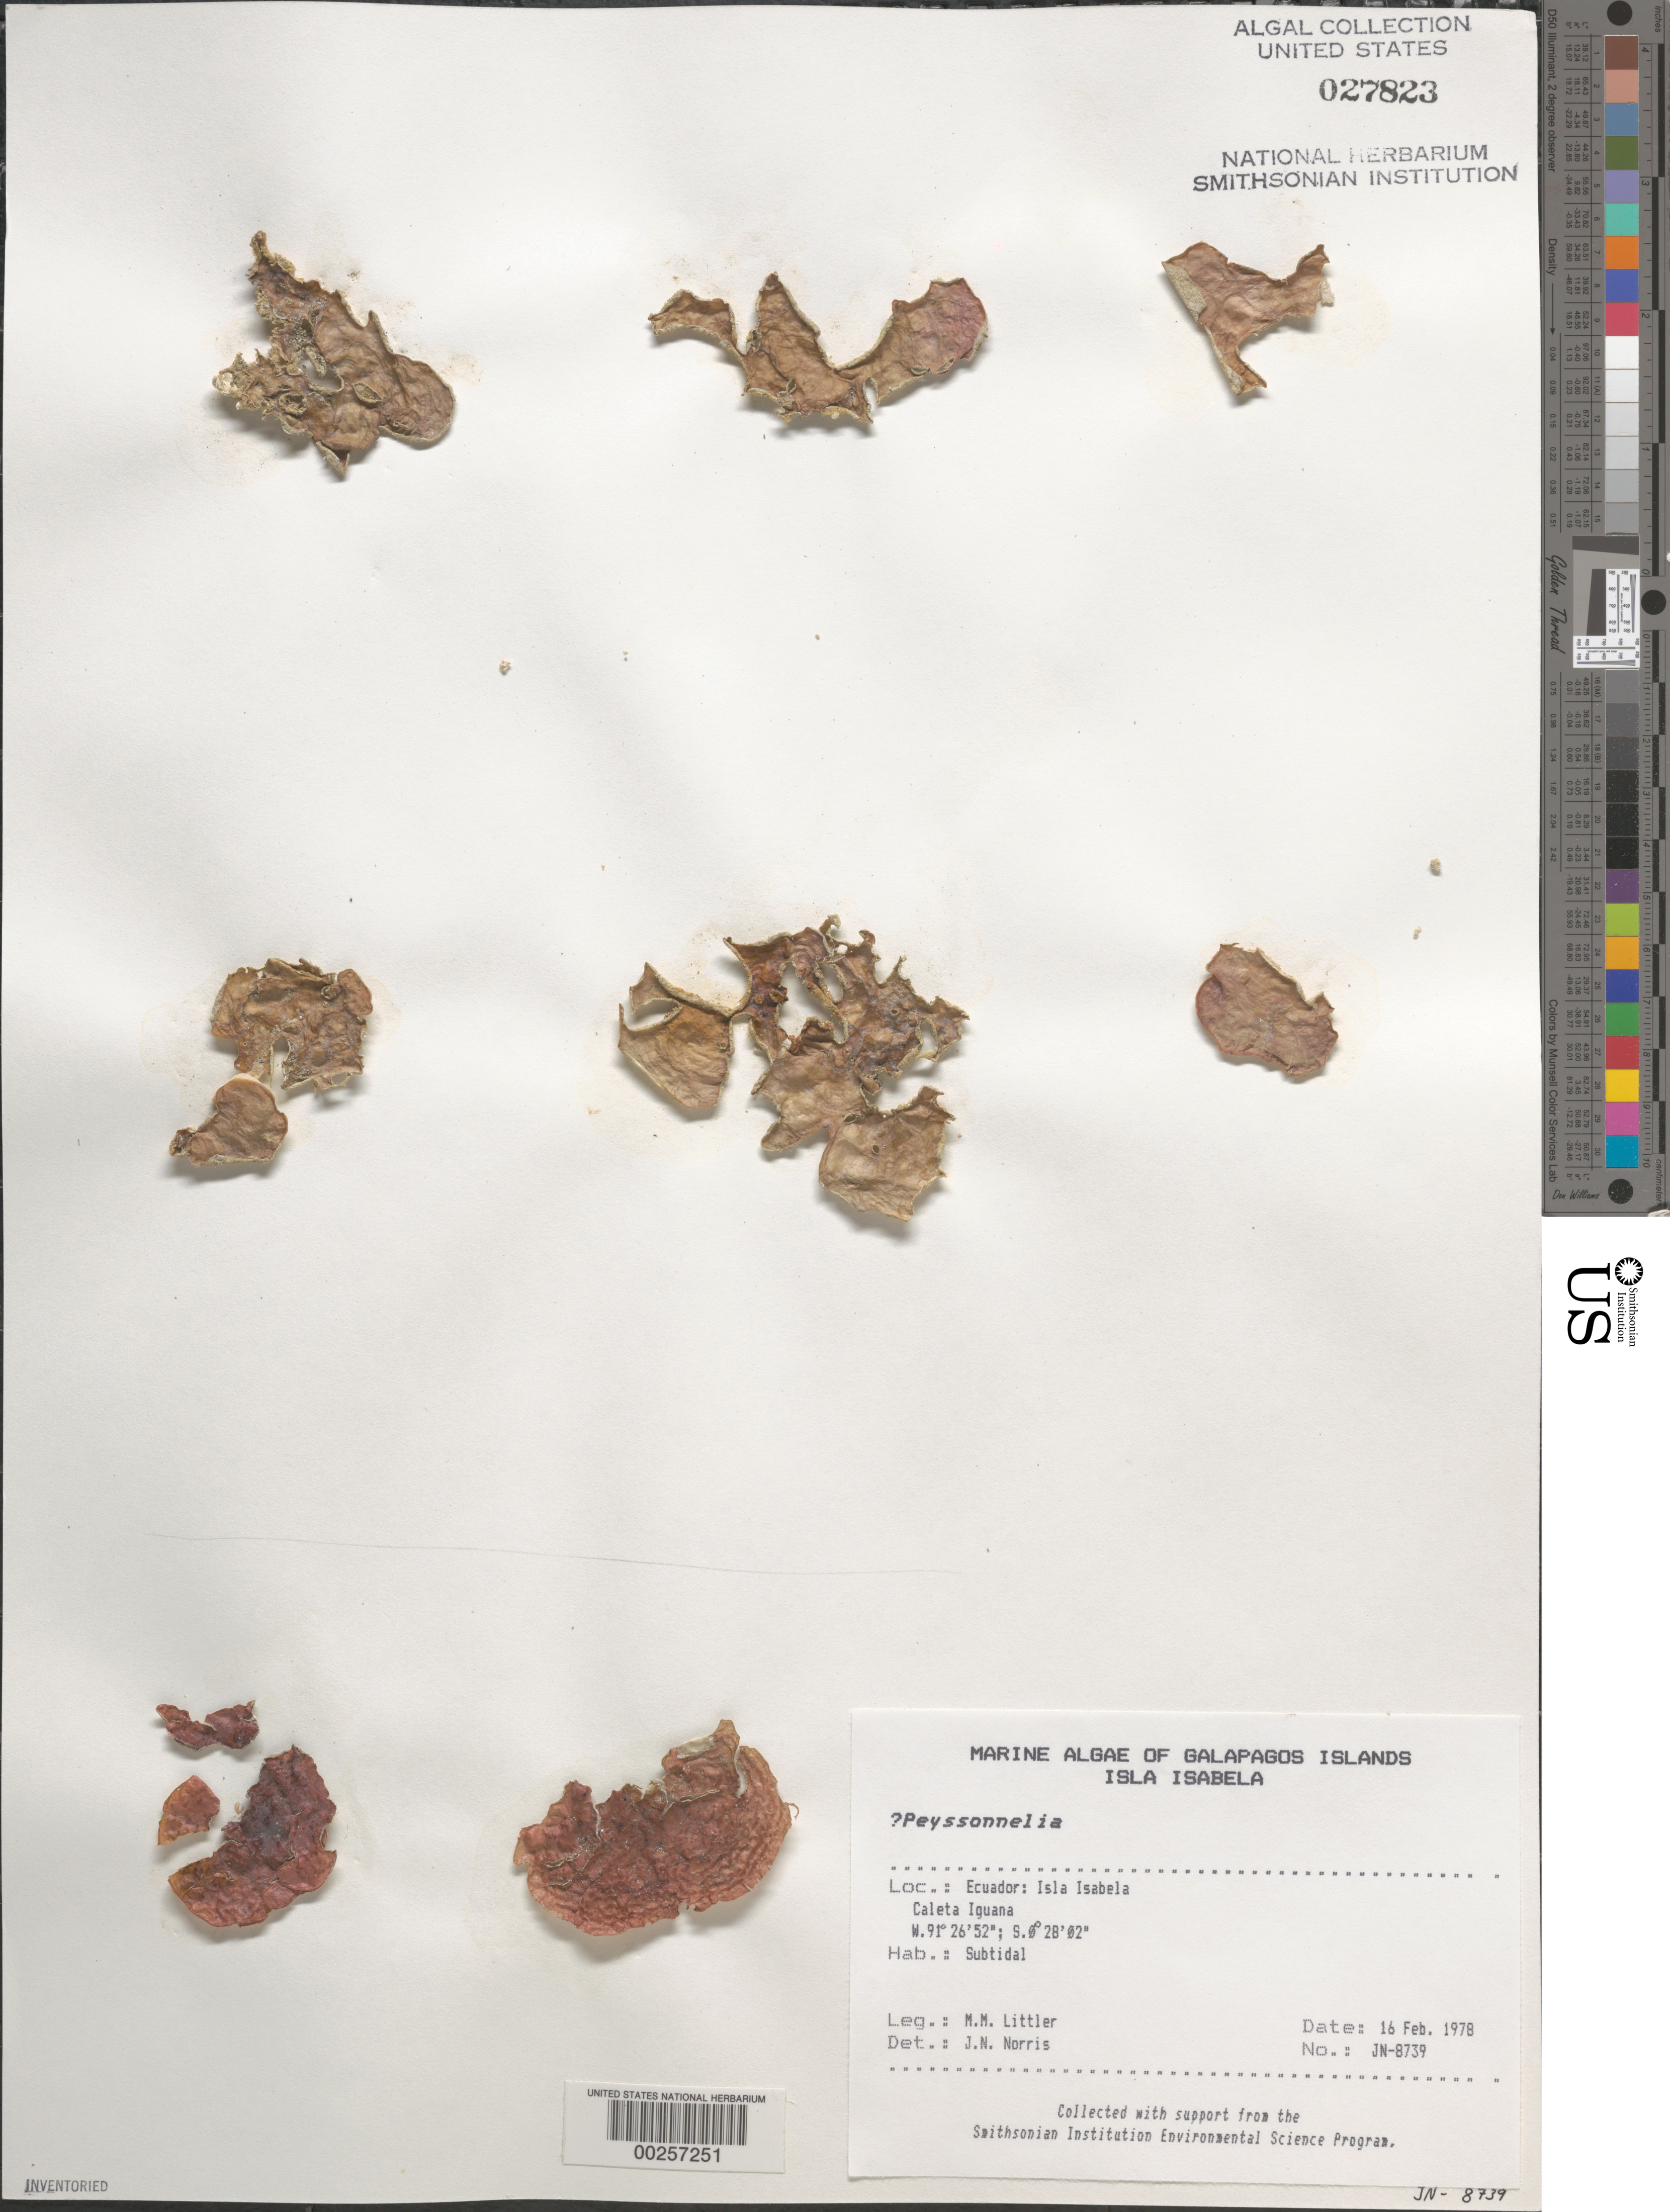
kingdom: Plantae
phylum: Rhodophyta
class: Florideophyceae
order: Peyssonneliales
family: Peyssonneliaceae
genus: Peyssonnelia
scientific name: Peyssonnelia sp.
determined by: Norris, James N.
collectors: M. M. Littler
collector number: Jn-8739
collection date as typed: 16 Feb 1978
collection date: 1978-02-16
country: Ecuador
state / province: Colón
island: Isabela [Albemarle]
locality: Caleta Iguana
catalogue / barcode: US 27823